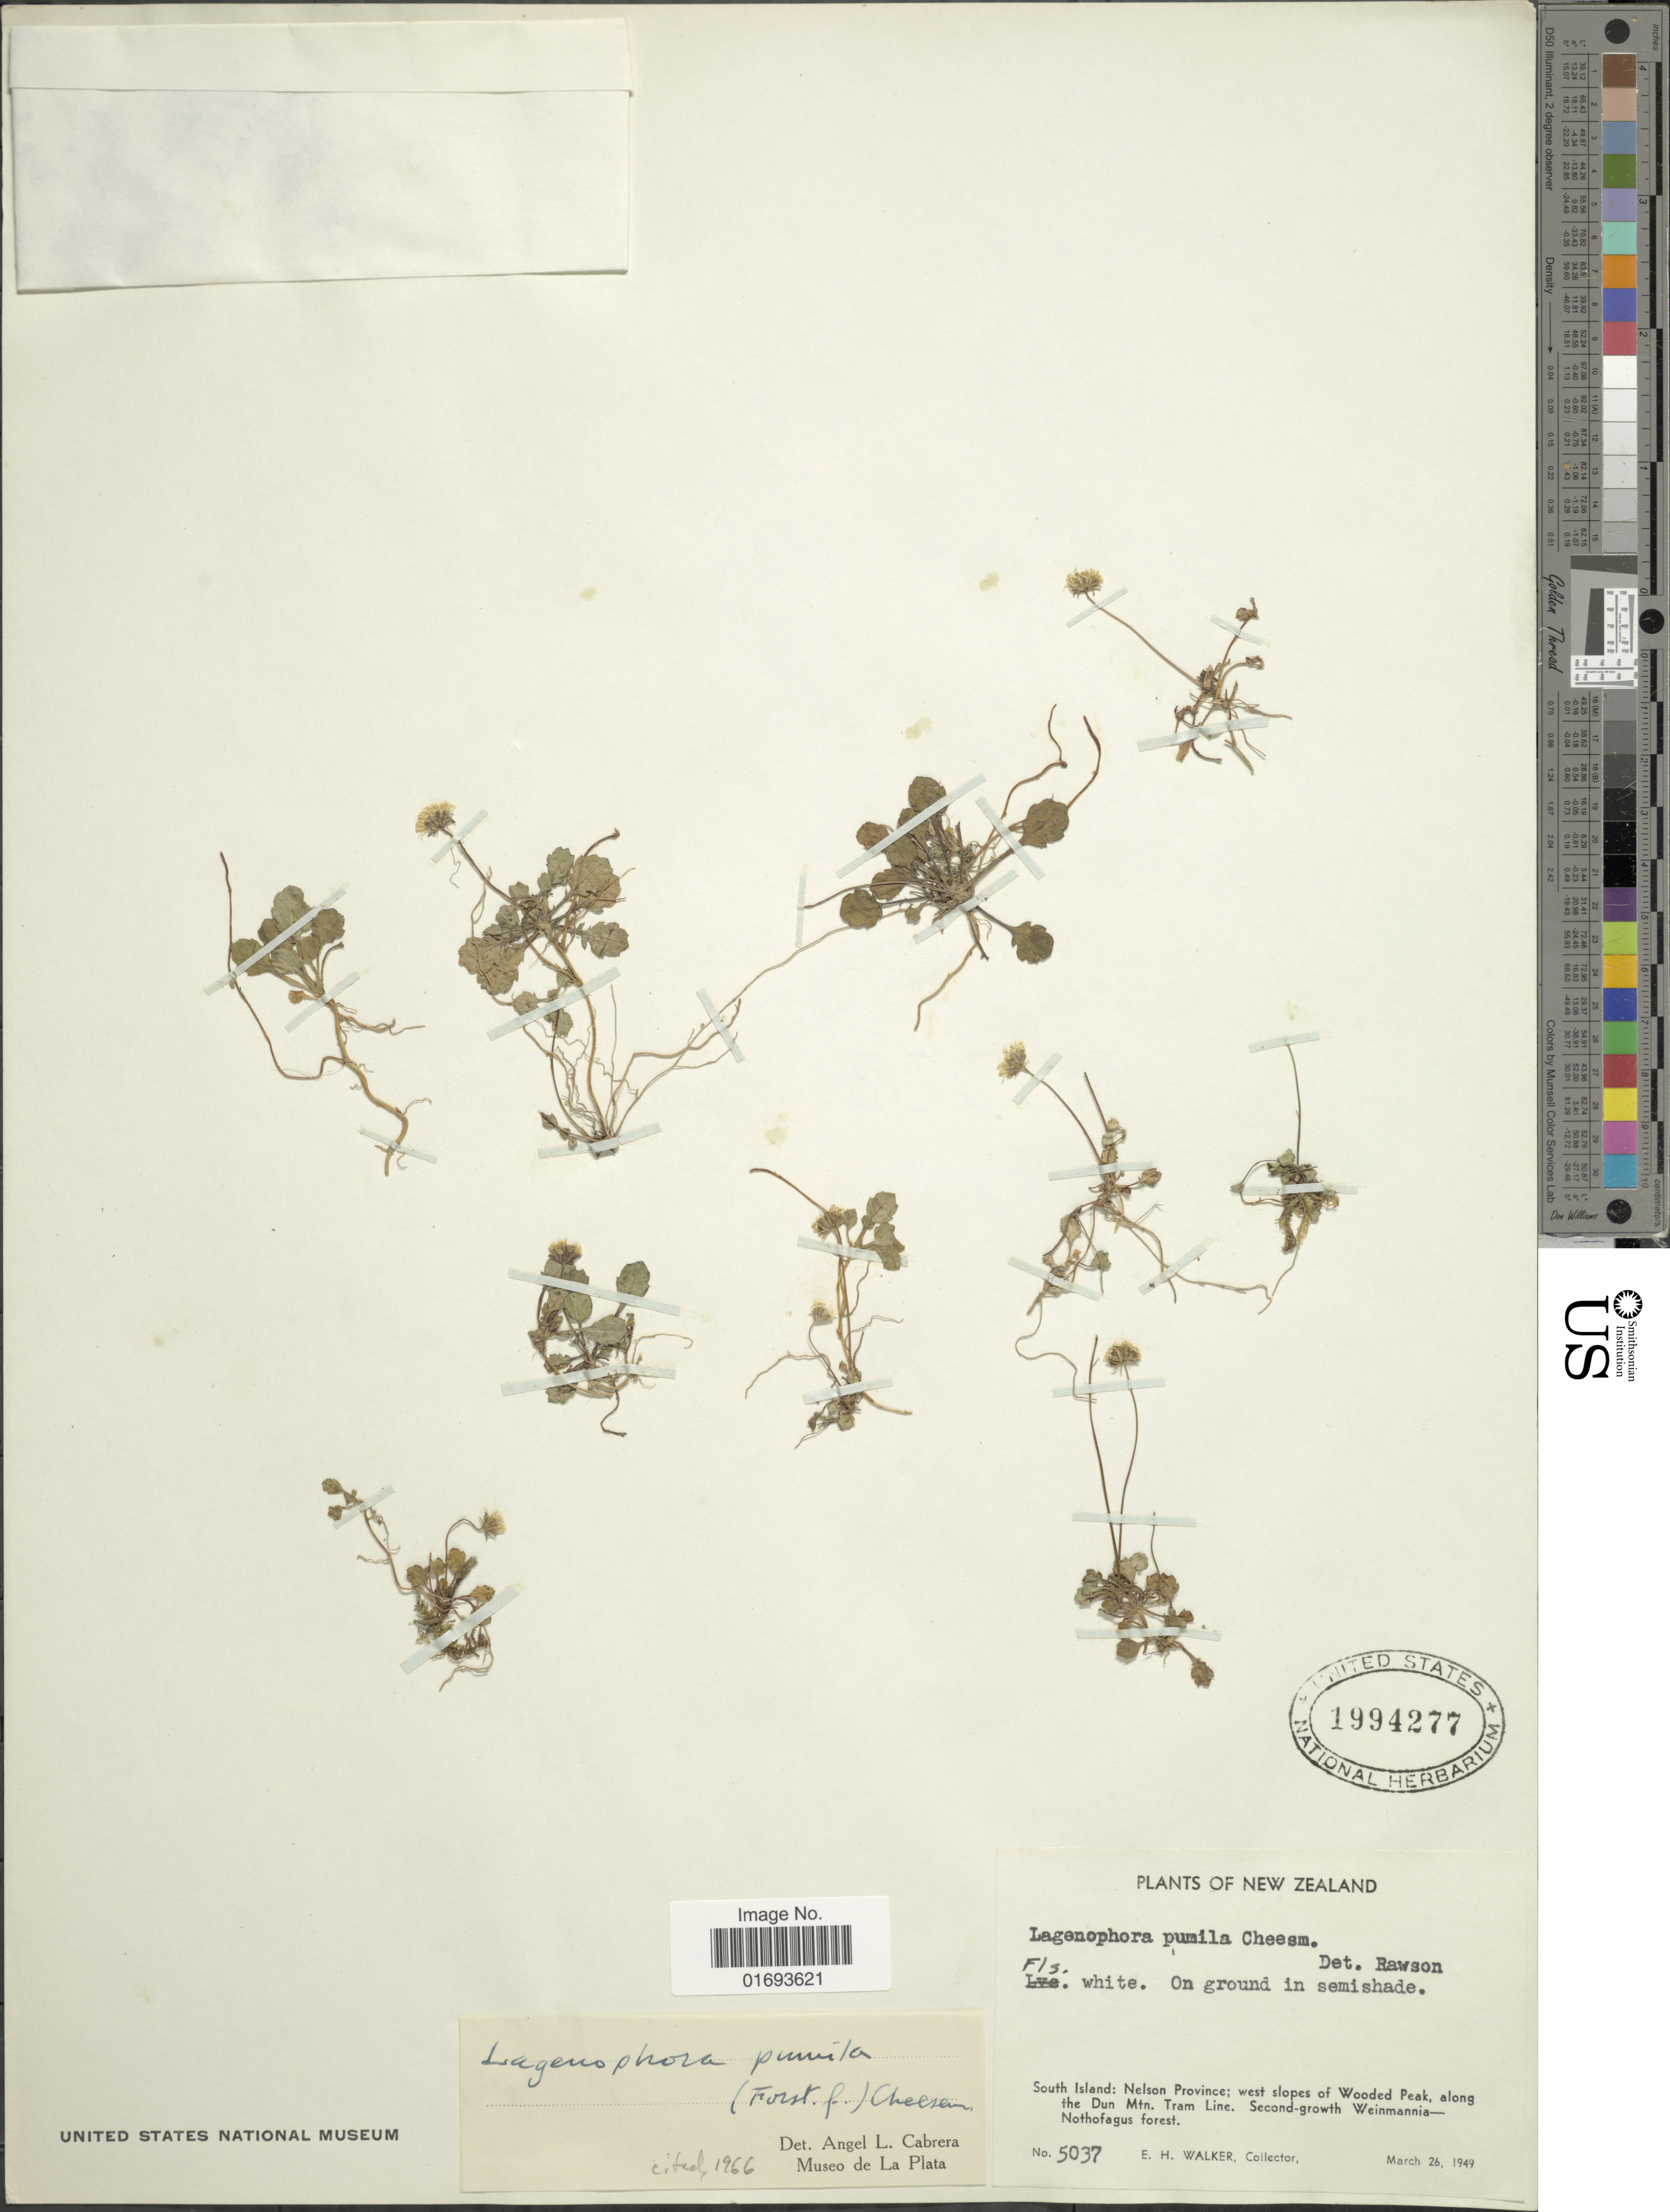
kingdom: Plantae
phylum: Tracheophyta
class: Magnoliopsida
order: Asterales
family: Asteraceae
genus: Lagenophora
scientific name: Lagenophora pumila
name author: (G. Forst.) Cheeseman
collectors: E. H. Walker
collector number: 5037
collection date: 1949-03-26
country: New Zealand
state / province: Nelson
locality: South Island: Nelson Province; west slopes of Wooded Peak, along the Dun Mtn. Tram Line.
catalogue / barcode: US 1994277